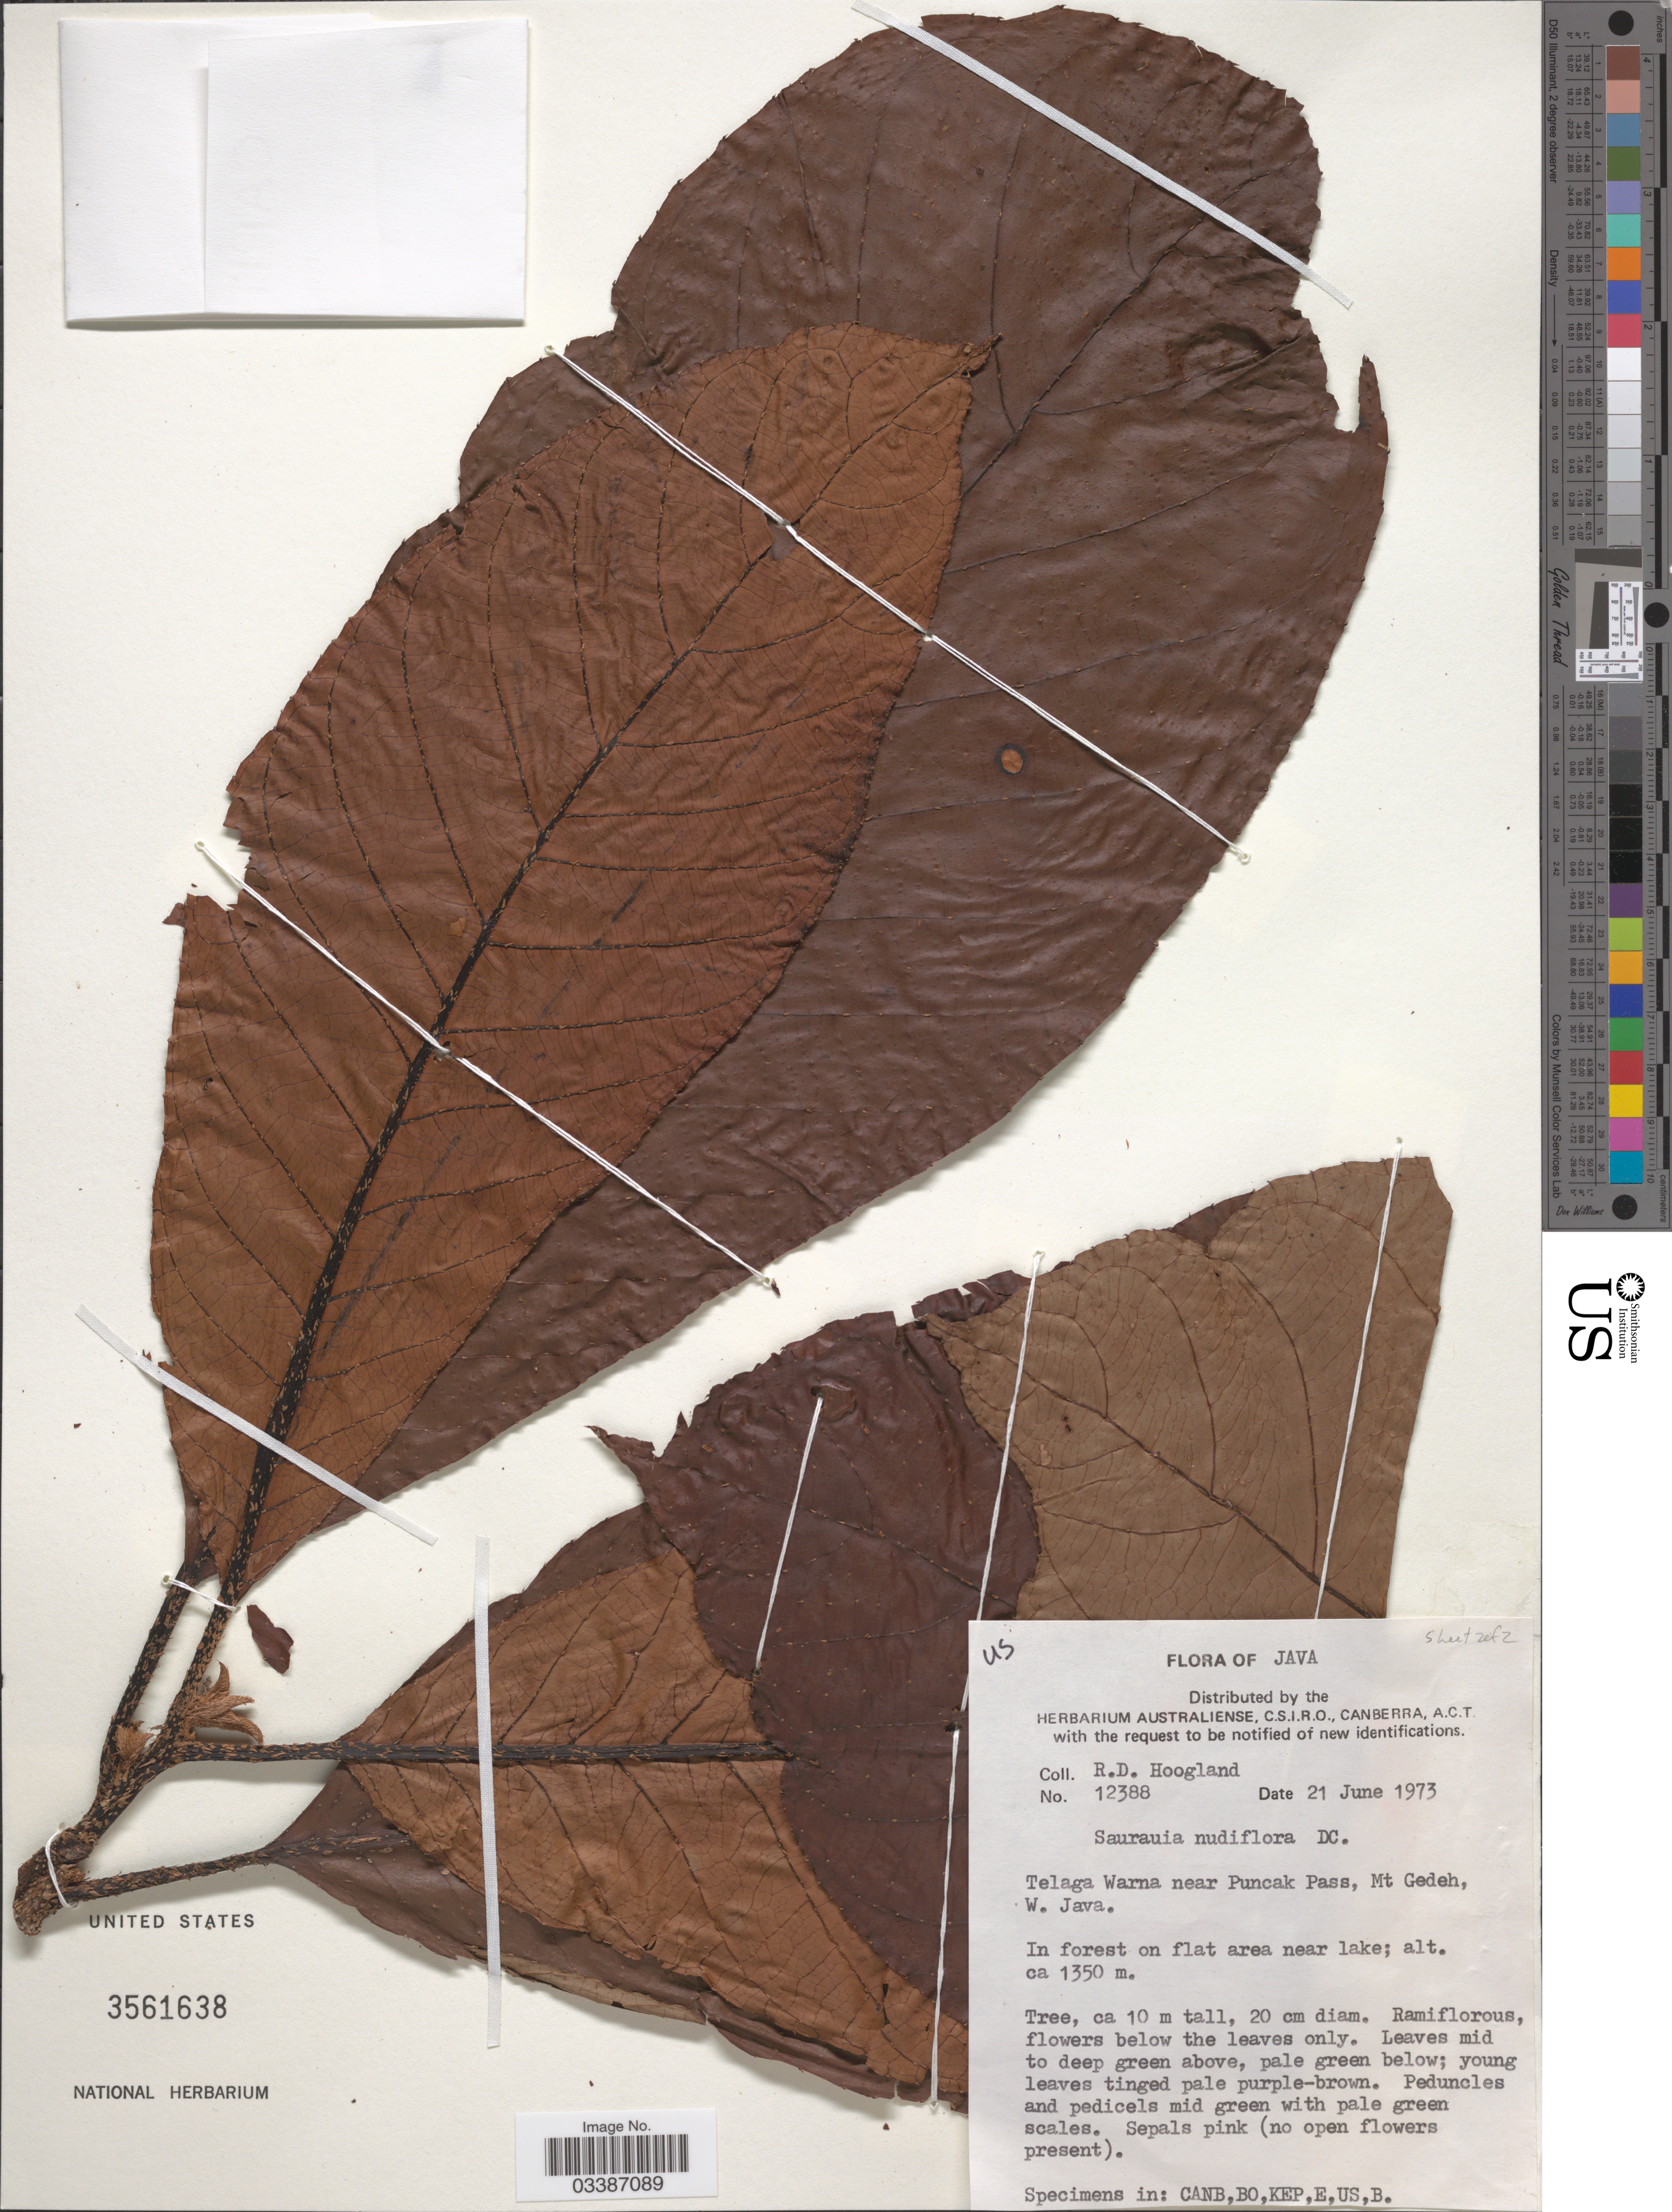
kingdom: Plantae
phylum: Tracheophyta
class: Magnoliopsida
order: Ericales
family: Actinidiaceae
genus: Saurauia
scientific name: Saurauia nudiflora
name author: DC.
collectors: R. D. Hoogland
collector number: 12388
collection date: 1973-06-21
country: Indonesia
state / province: Java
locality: Telaga Warna near Puncak Pass, Mt Gedeh, W. Java.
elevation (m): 1350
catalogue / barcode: US 3561638